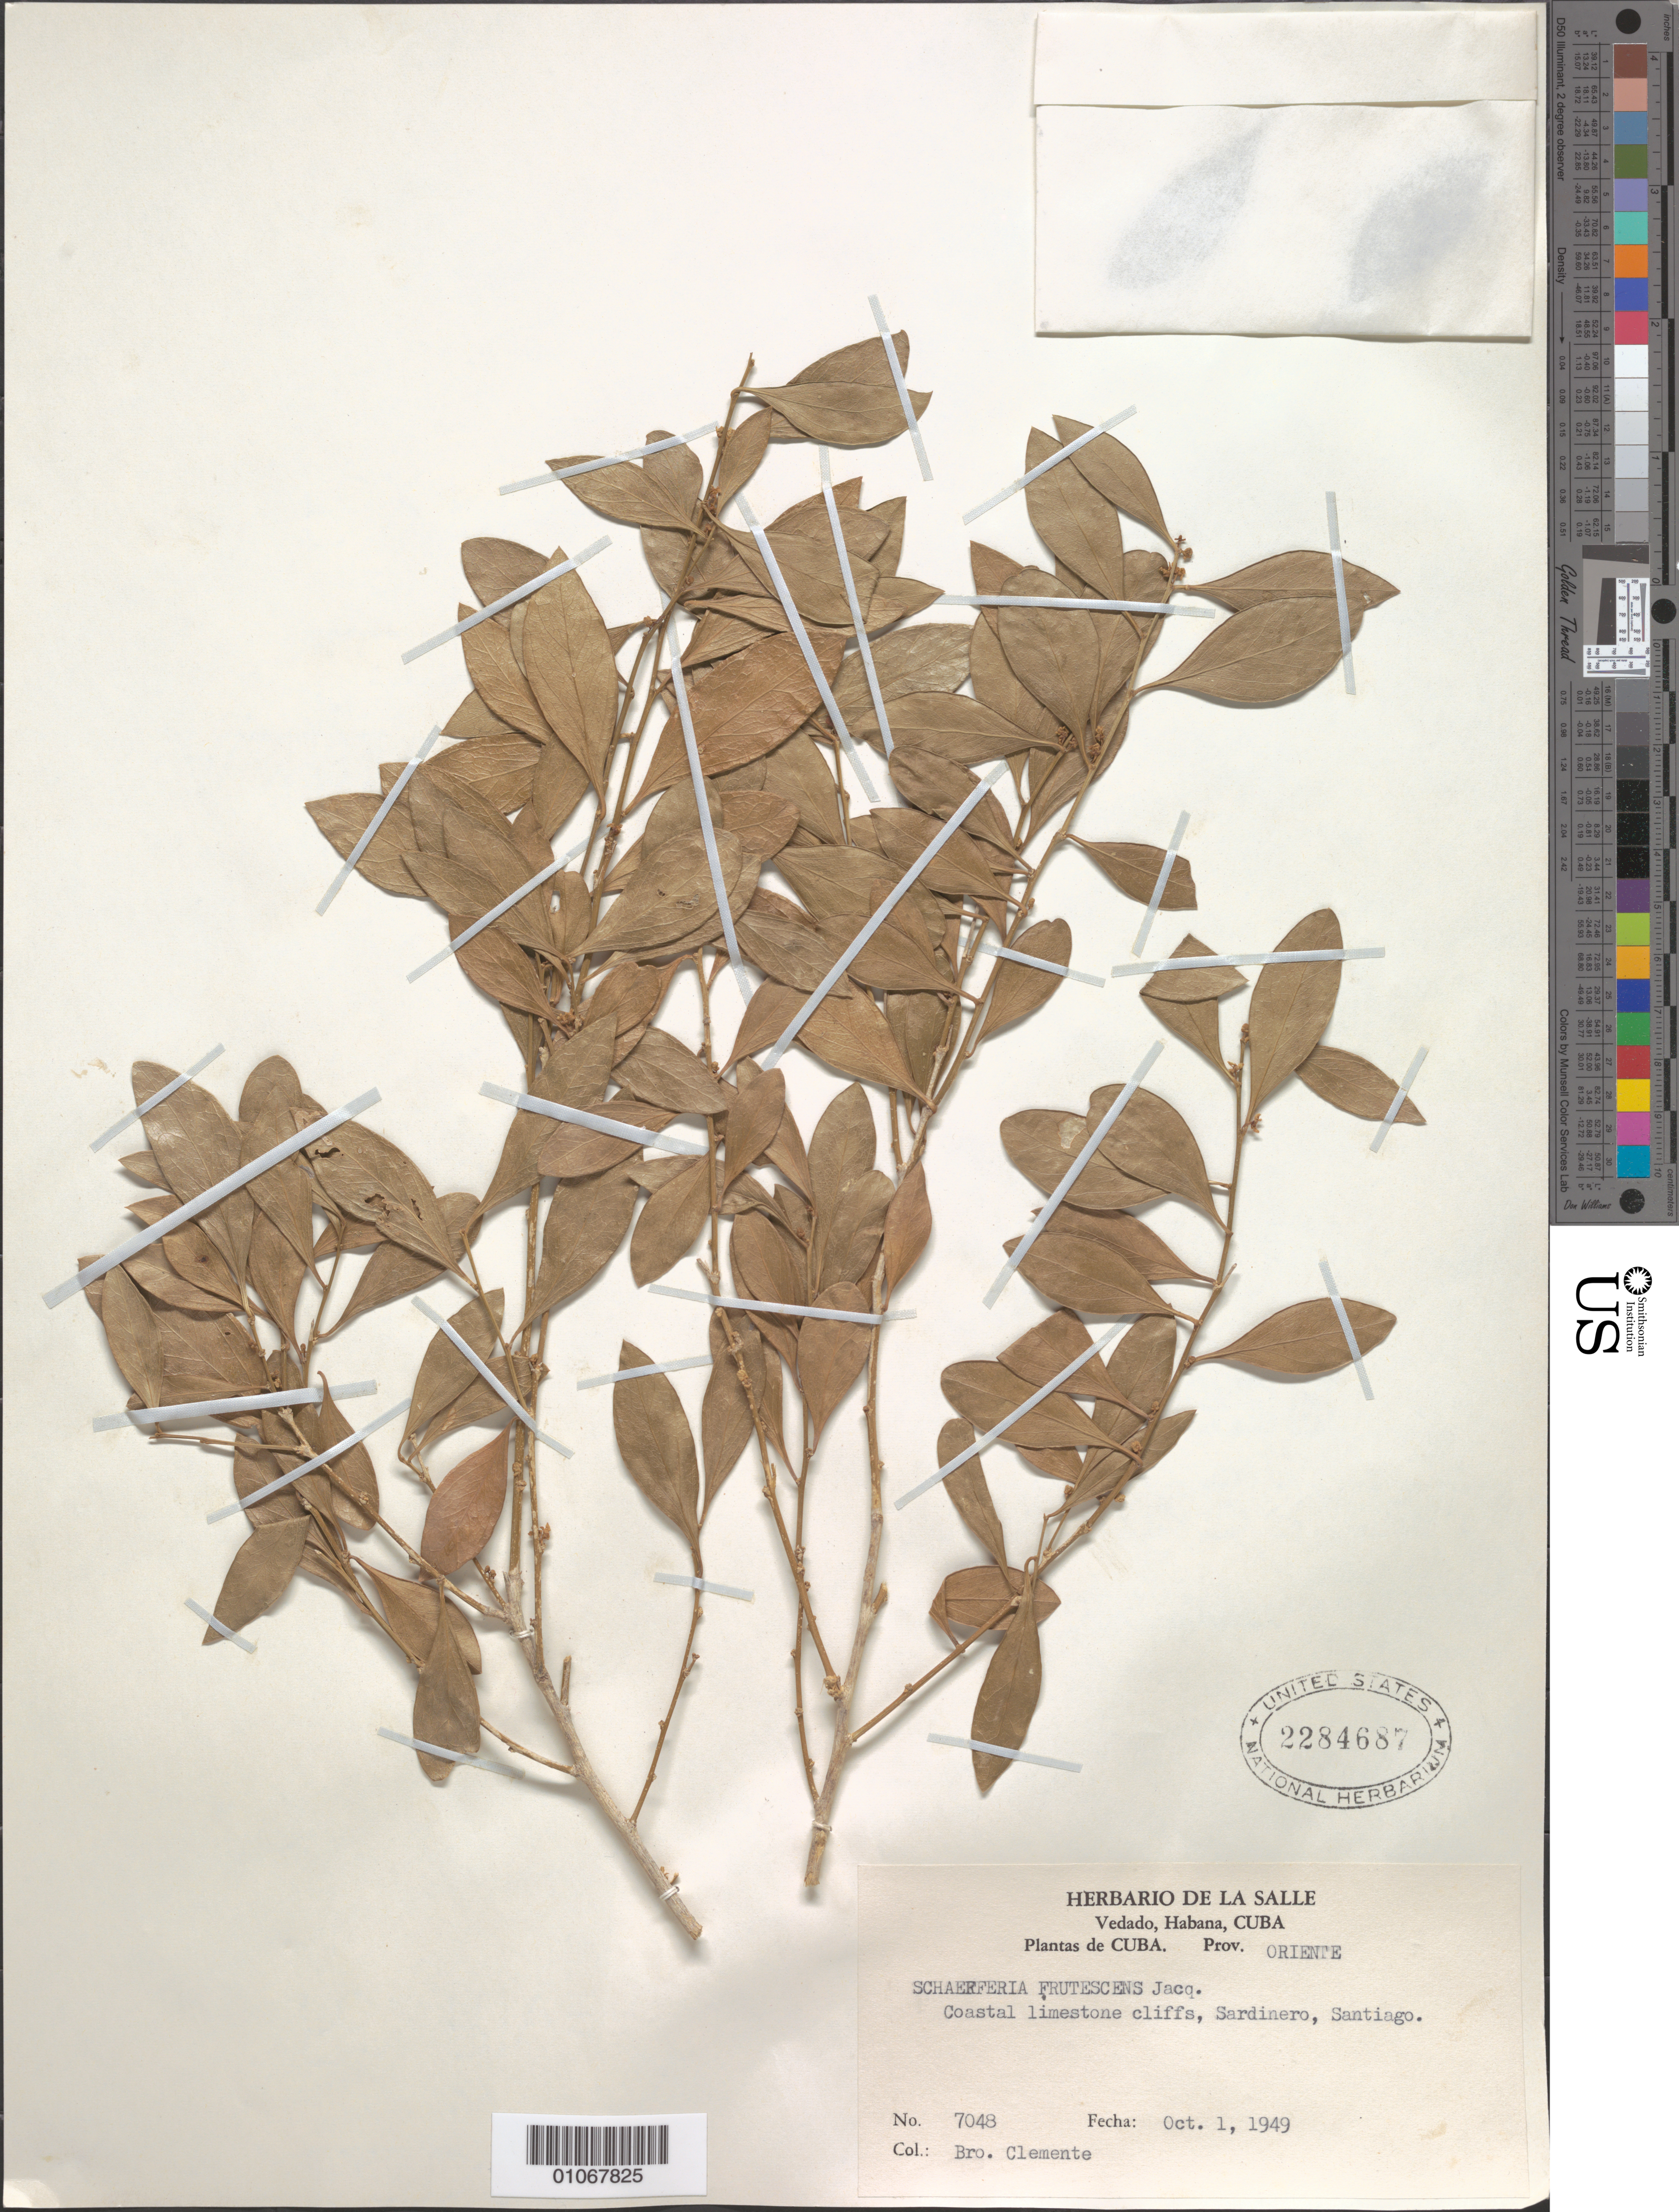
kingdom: Plantae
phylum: Tracheophyta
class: Magnoliopsida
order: Celastrales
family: Celastraceae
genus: Schaefferia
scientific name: Schaefferia frutescens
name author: Jacq.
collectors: Bro. Clemente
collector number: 7048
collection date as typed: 01 Oct 1949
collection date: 1949-10-01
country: Cuba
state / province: Santiago de Cuba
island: Cuba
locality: Coastal limestone cliffs Sardinero, Santiago/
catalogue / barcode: US 2284687